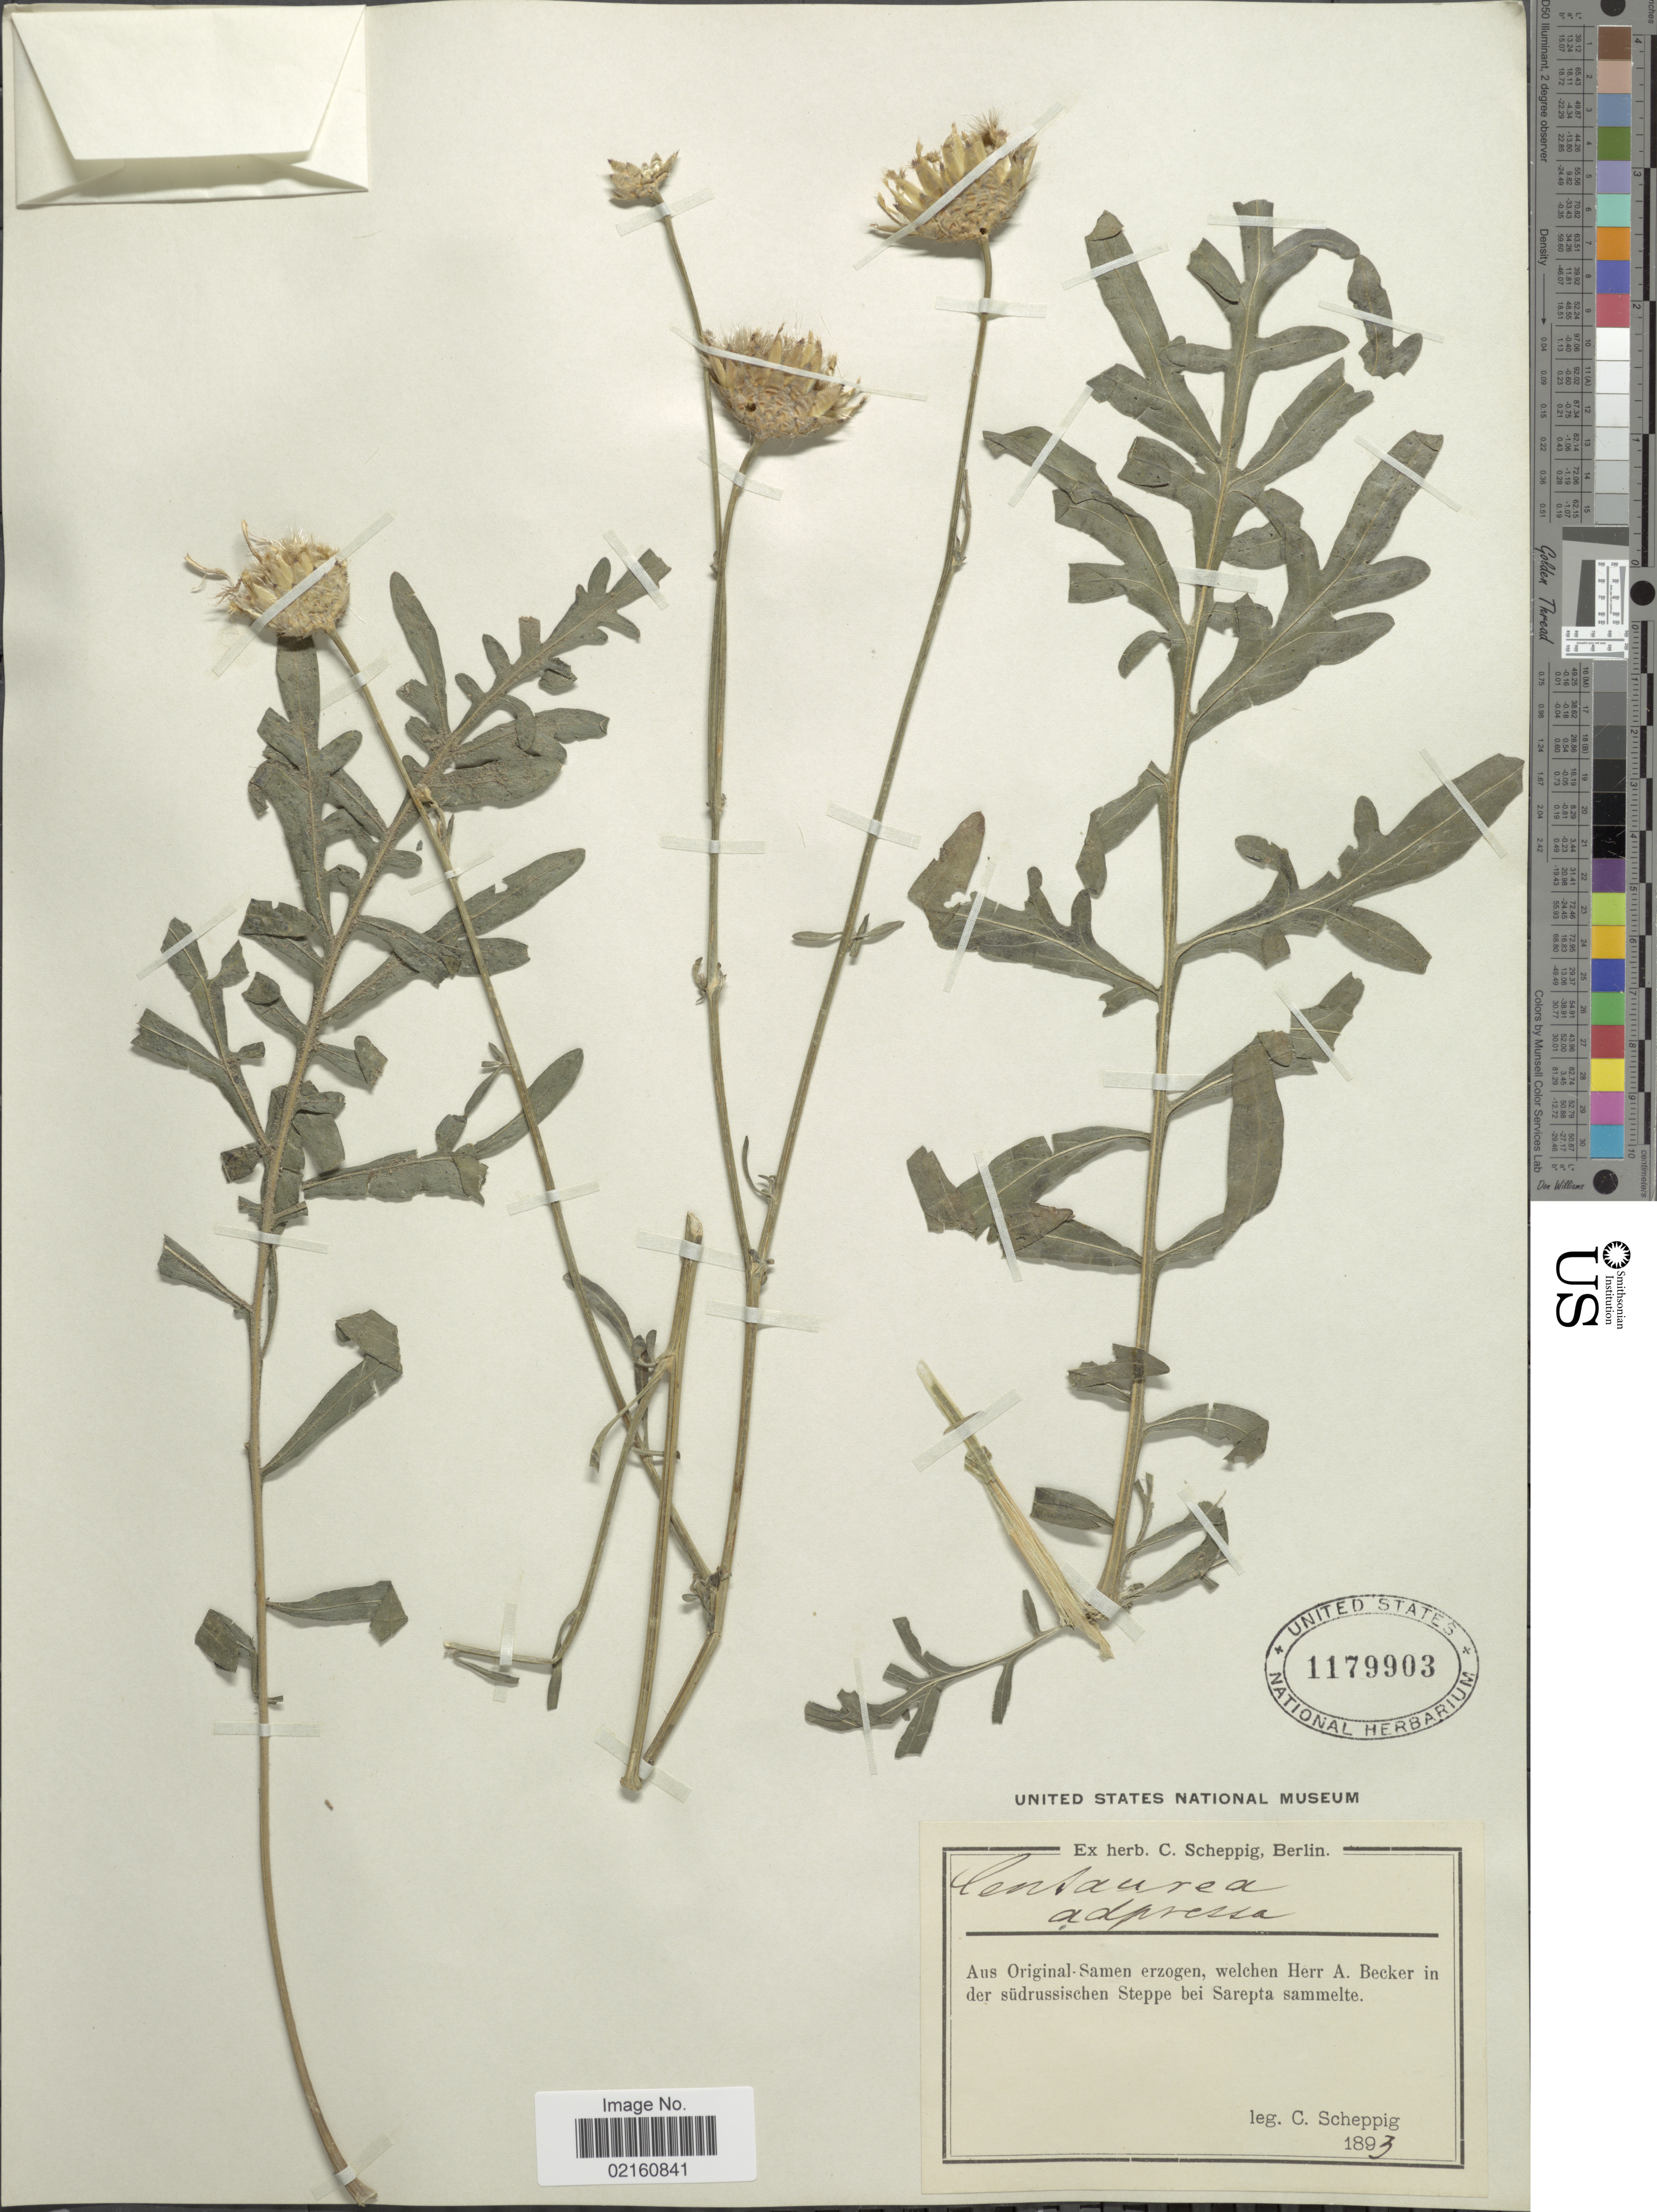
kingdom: Plantae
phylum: Tracheophyta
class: Magnoliopsida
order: Asterales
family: Asteraceae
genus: Centaurea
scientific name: Centaurea scabiosa subsp. adpressa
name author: (Ledeb.) Gugler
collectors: C. Scheppig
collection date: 1893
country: Russian Federation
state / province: Volgograd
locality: Aus Original, bei Sarepta sammelte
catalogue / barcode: US 1179903